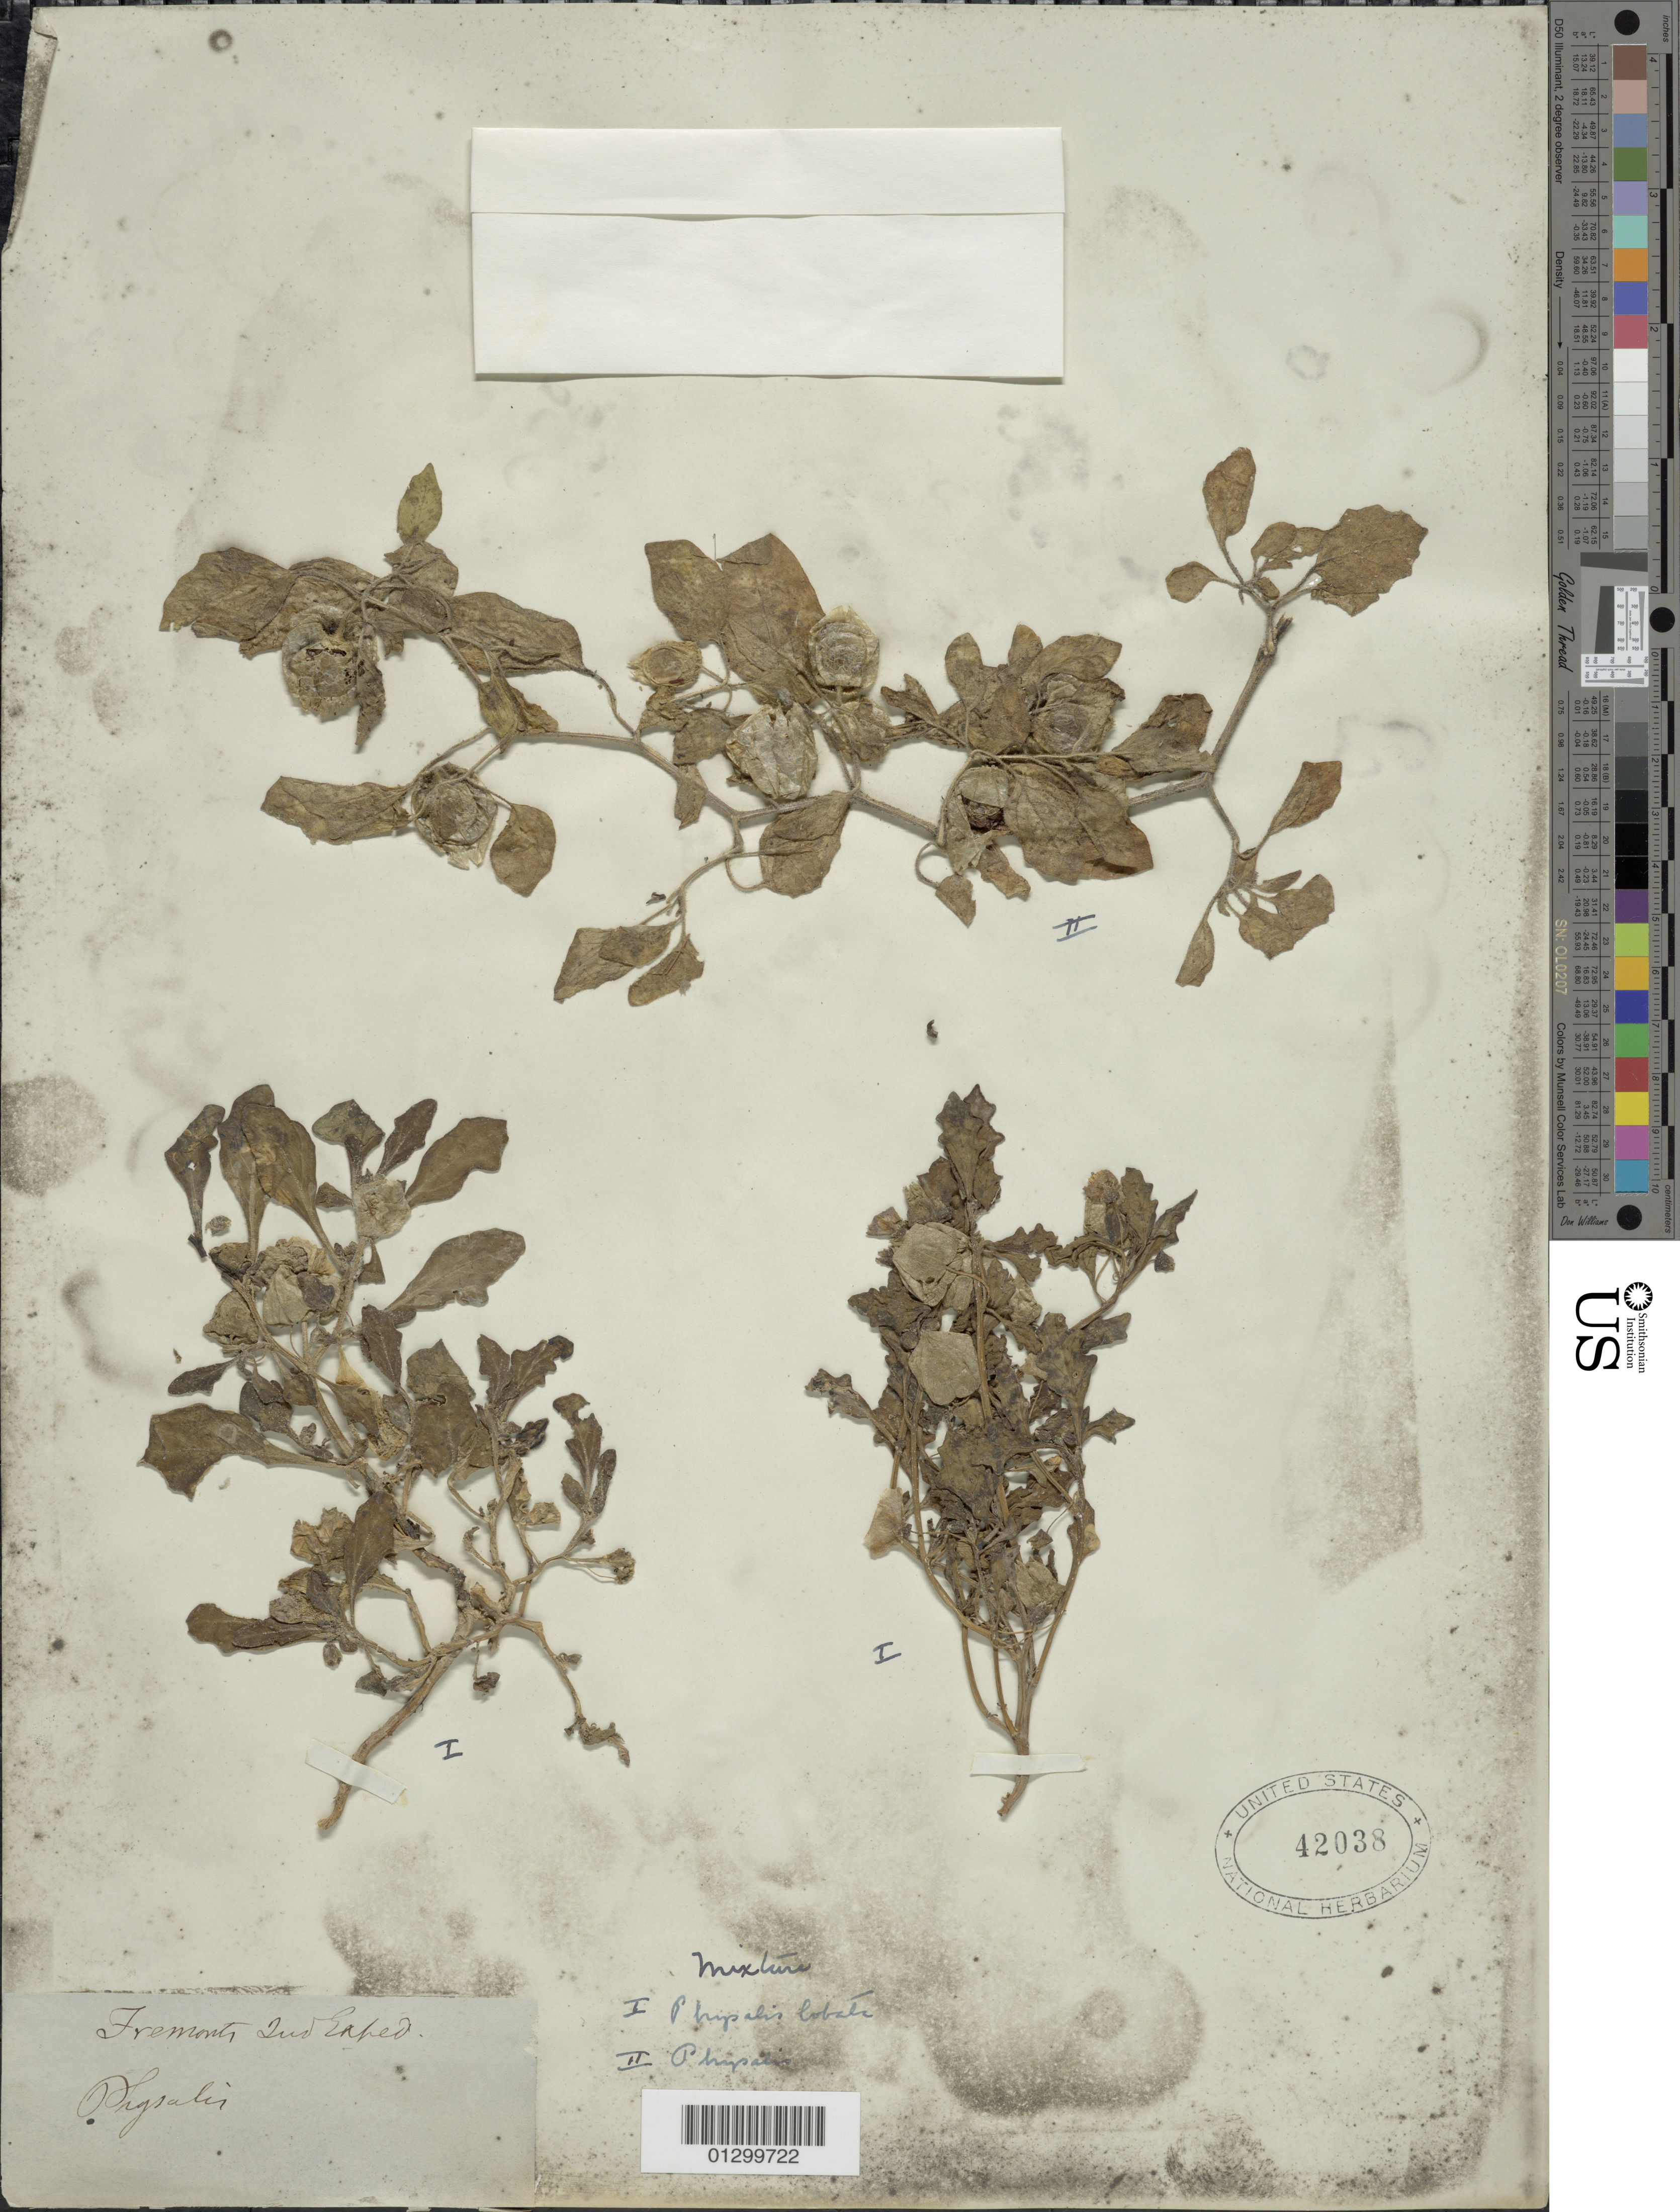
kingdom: Plantae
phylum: Tracheophyta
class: Magnoliopsida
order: Solanales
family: Solanaceae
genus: Physalis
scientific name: Physalis sp.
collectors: J. C. Frémont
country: United States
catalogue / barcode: US 42038